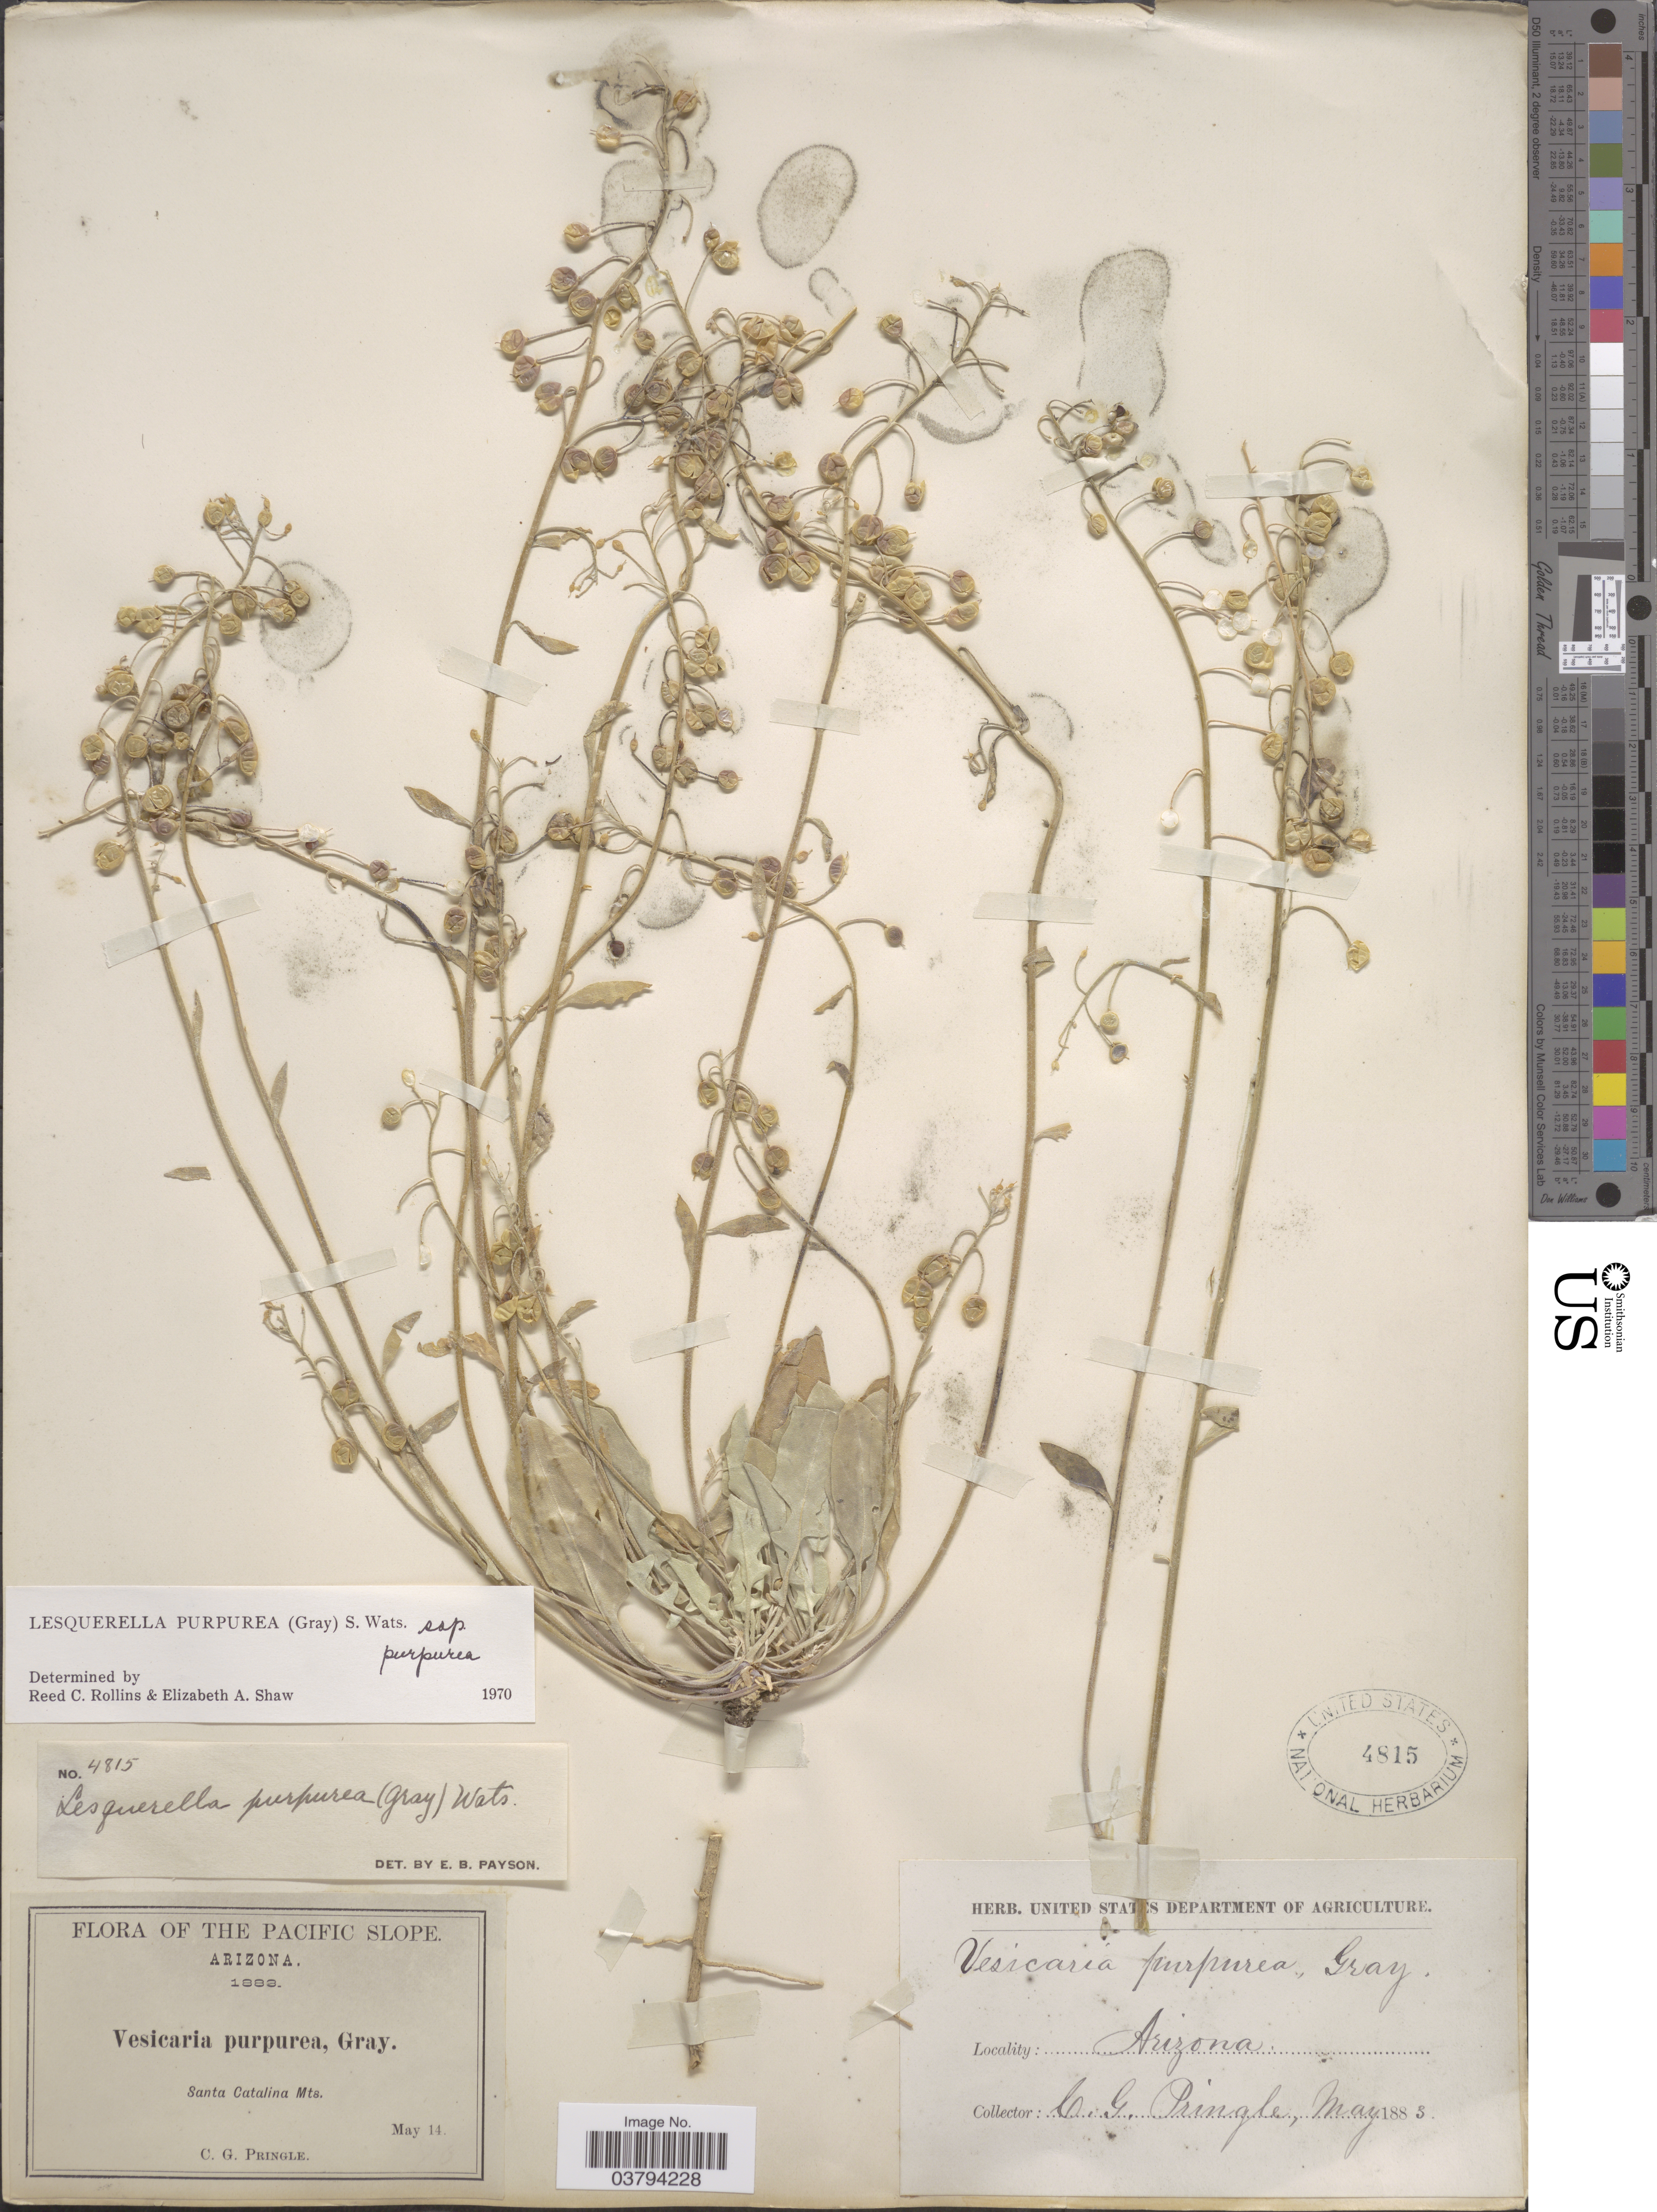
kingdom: Plantae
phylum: Tracheophyta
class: Magnoliopsida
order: Brassicales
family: Brassicaceae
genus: Lesquerella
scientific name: Lesquerella purpurea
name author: (A. Gray) S. Watson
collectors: C. G. Pringle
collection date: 1883-05-14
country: United States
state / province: Arizona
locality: The Pacific Slope. Santa Catalina Mts.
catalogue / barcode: US 4815